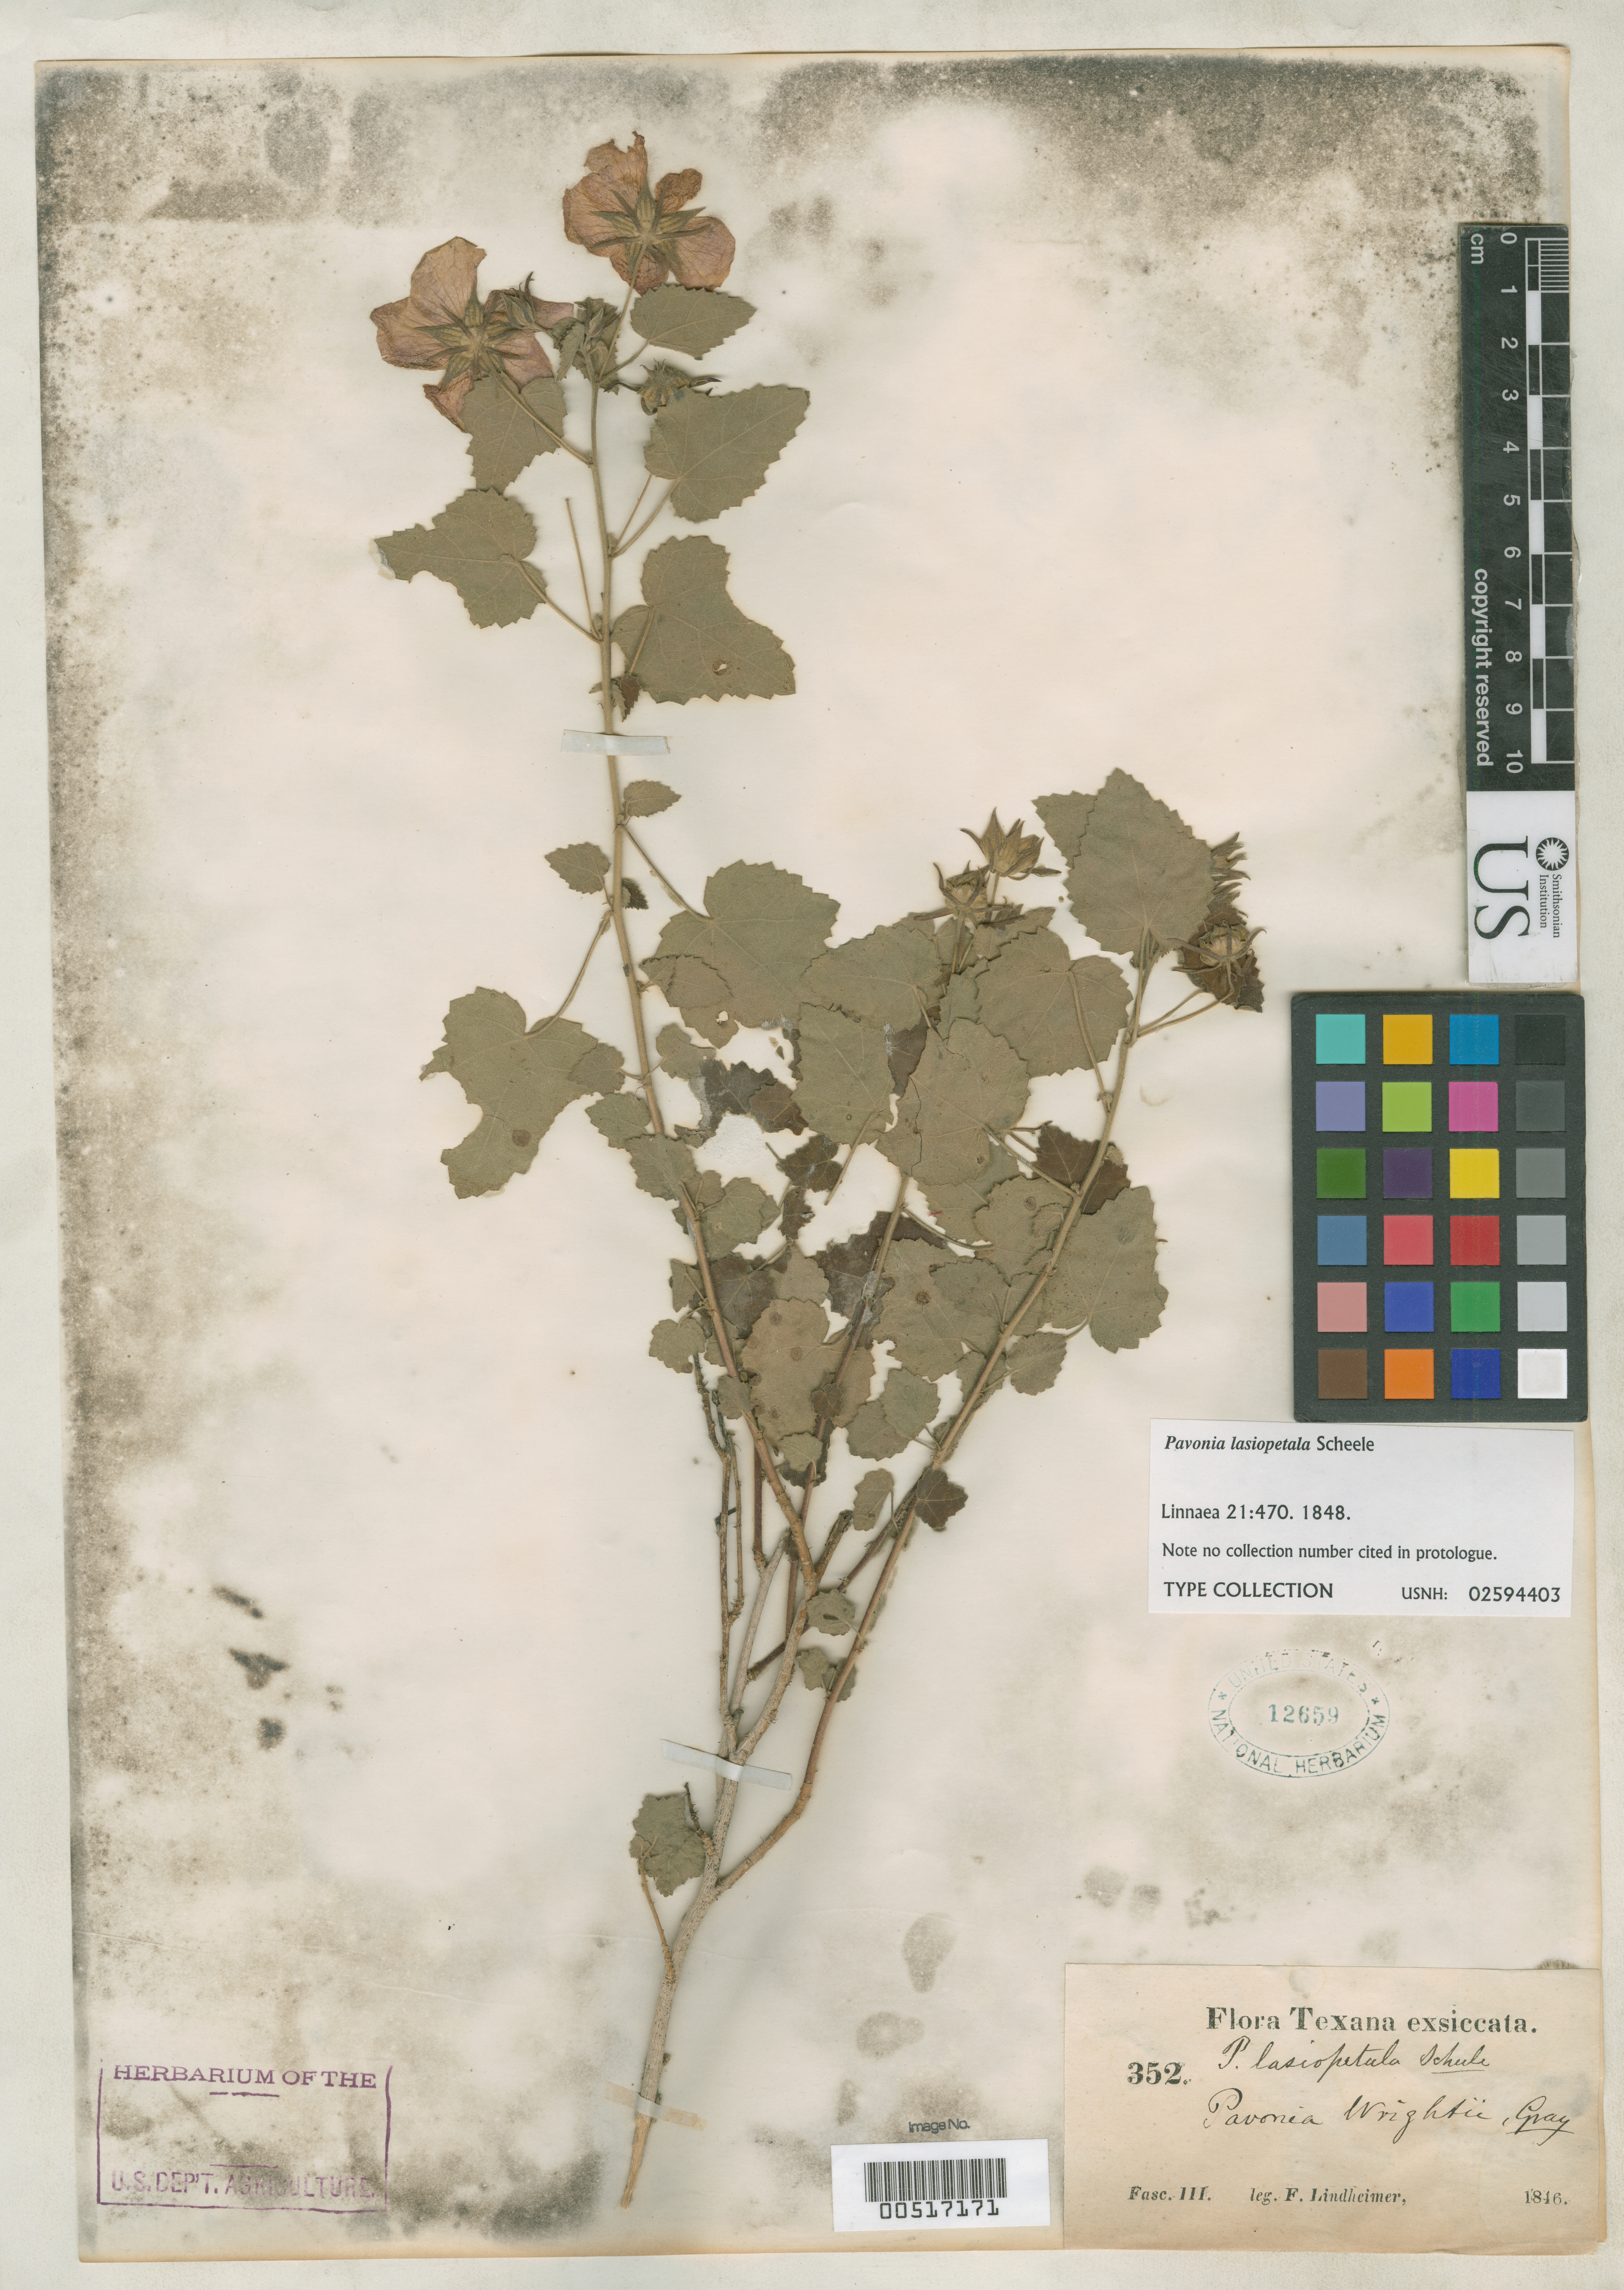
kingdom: Plantae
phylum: Tracheophyta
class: Magnoliopsida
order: Malvales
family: Malvaceae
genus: Pavonia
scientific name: Pavonia lasiopetala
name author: Scheele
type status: Type Collection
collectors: F. J. Lindheimer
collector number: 352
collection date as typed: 1846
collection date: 1846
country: United States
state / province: Texas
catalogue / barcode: US 12659